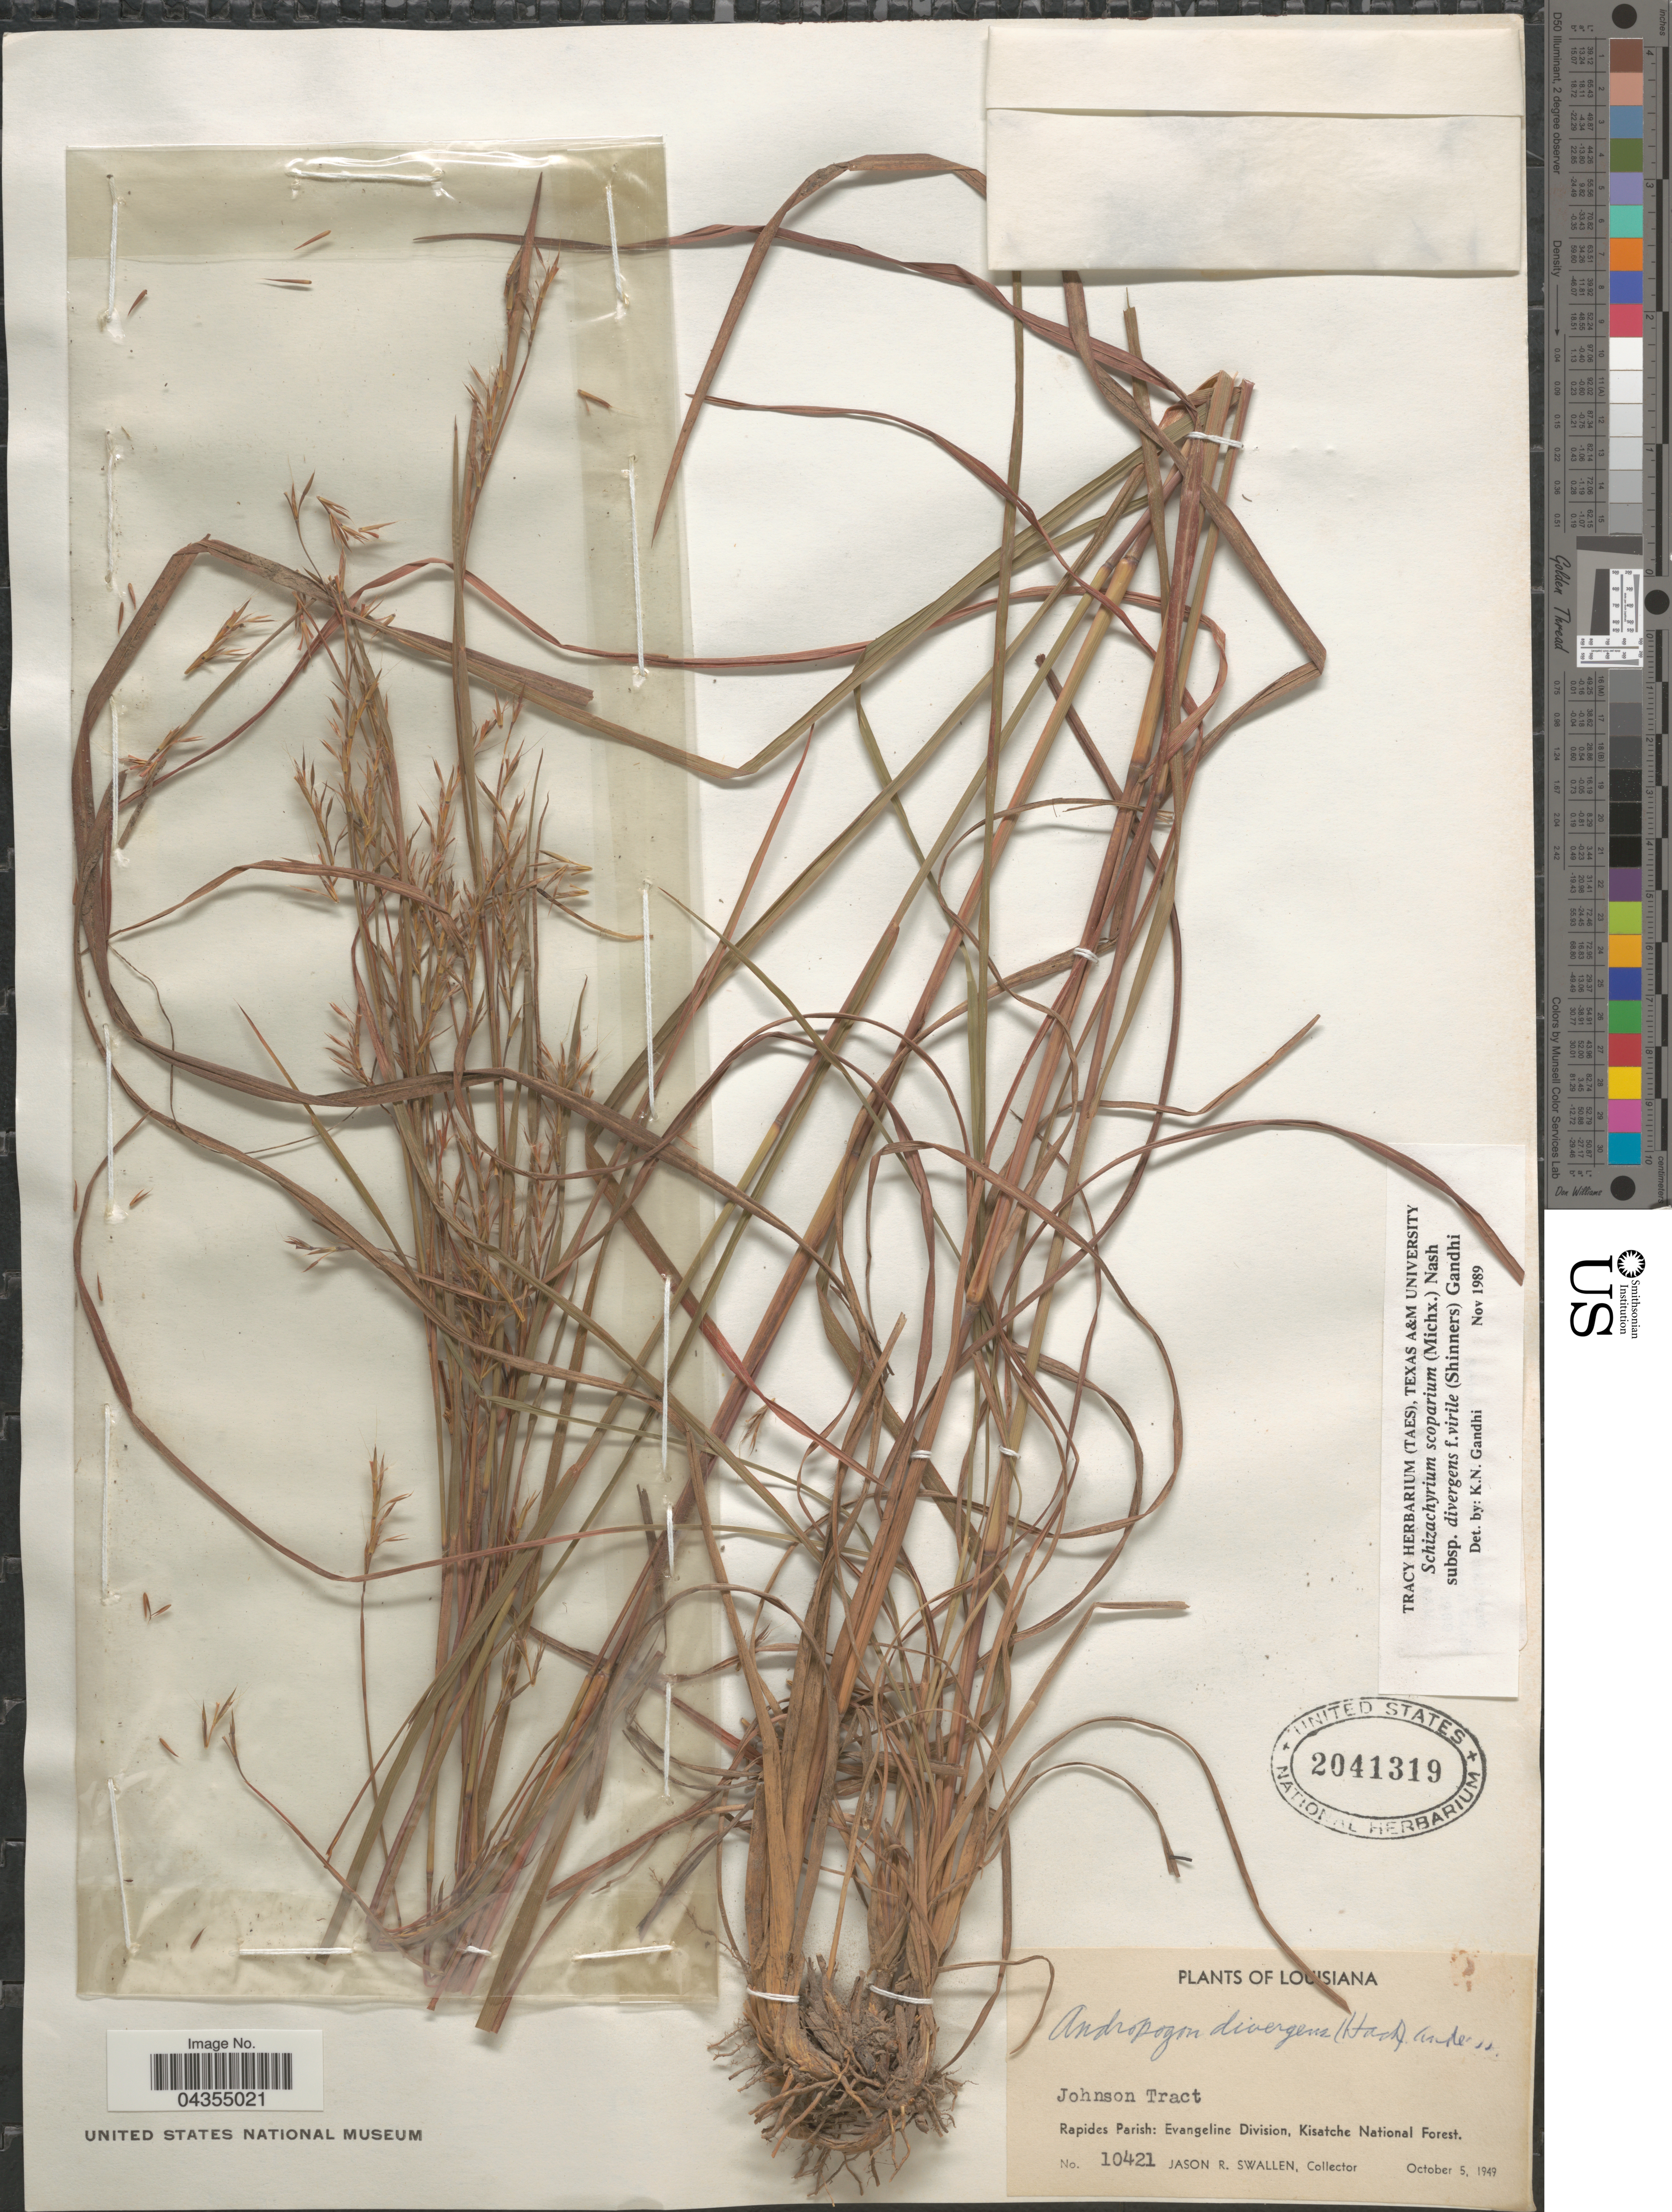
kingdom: Plantae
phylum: Tracheophyta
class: Liliopsida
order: Poales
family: Poaceae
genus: Schizachyrium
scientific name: Schizachyrium scoparium var. divergens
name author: (Hack.) Gould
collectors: J. R. Swallen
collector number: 10421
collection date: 1949-10-05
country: United States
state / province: Louisiana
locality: Johnson Tract. Rapides Parish: Evangeline Division, Kisatche National Forest.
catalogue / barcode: US 2041319